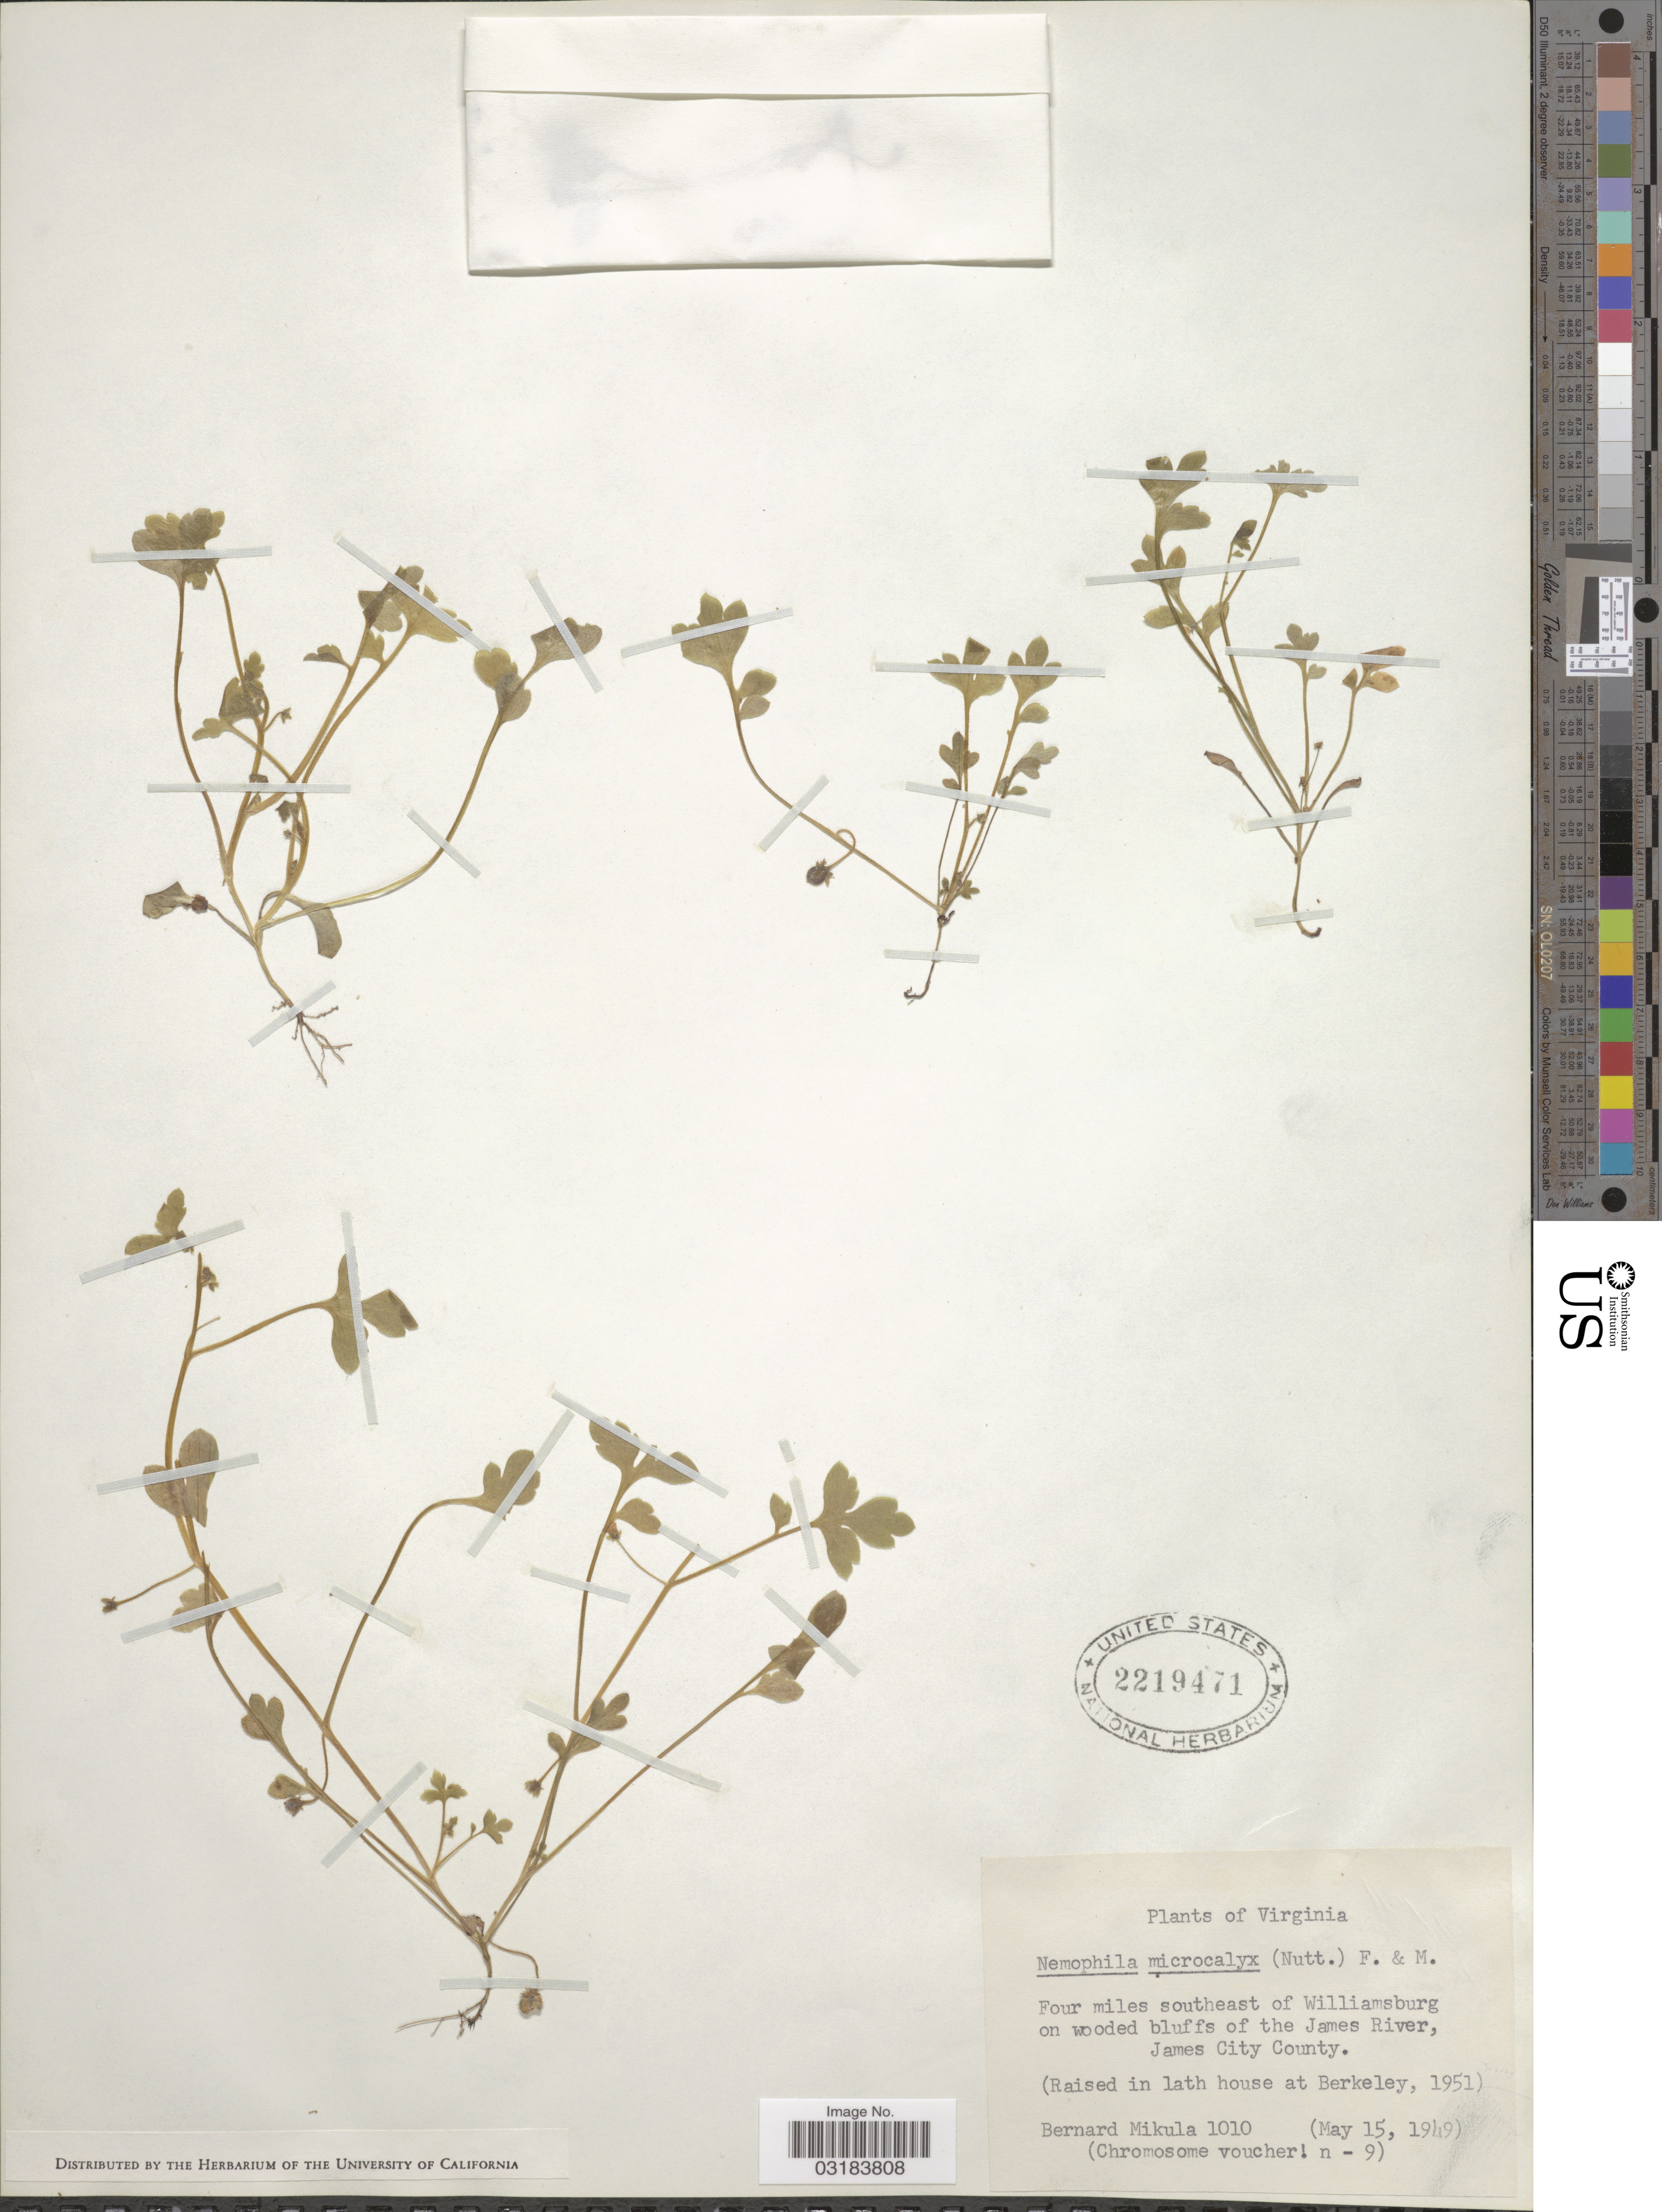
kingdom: Plantae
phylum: Tracheophyta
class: Magnoliopsida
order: Boraginales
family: Hydrophyllaceae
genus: Nemophila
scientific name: Nemophila microcalyx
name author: (Nutt.) Fisch. & C.A. Mey.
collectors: B. Mikula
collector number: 1010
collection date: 1949-05-15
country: United States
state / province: Virginia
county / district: James City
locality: Four miles southeast of Williamsburg on wooded bluffs of the James River, James City County. Lath house at Berkeley [unsure placement]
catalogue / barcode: US 2219471